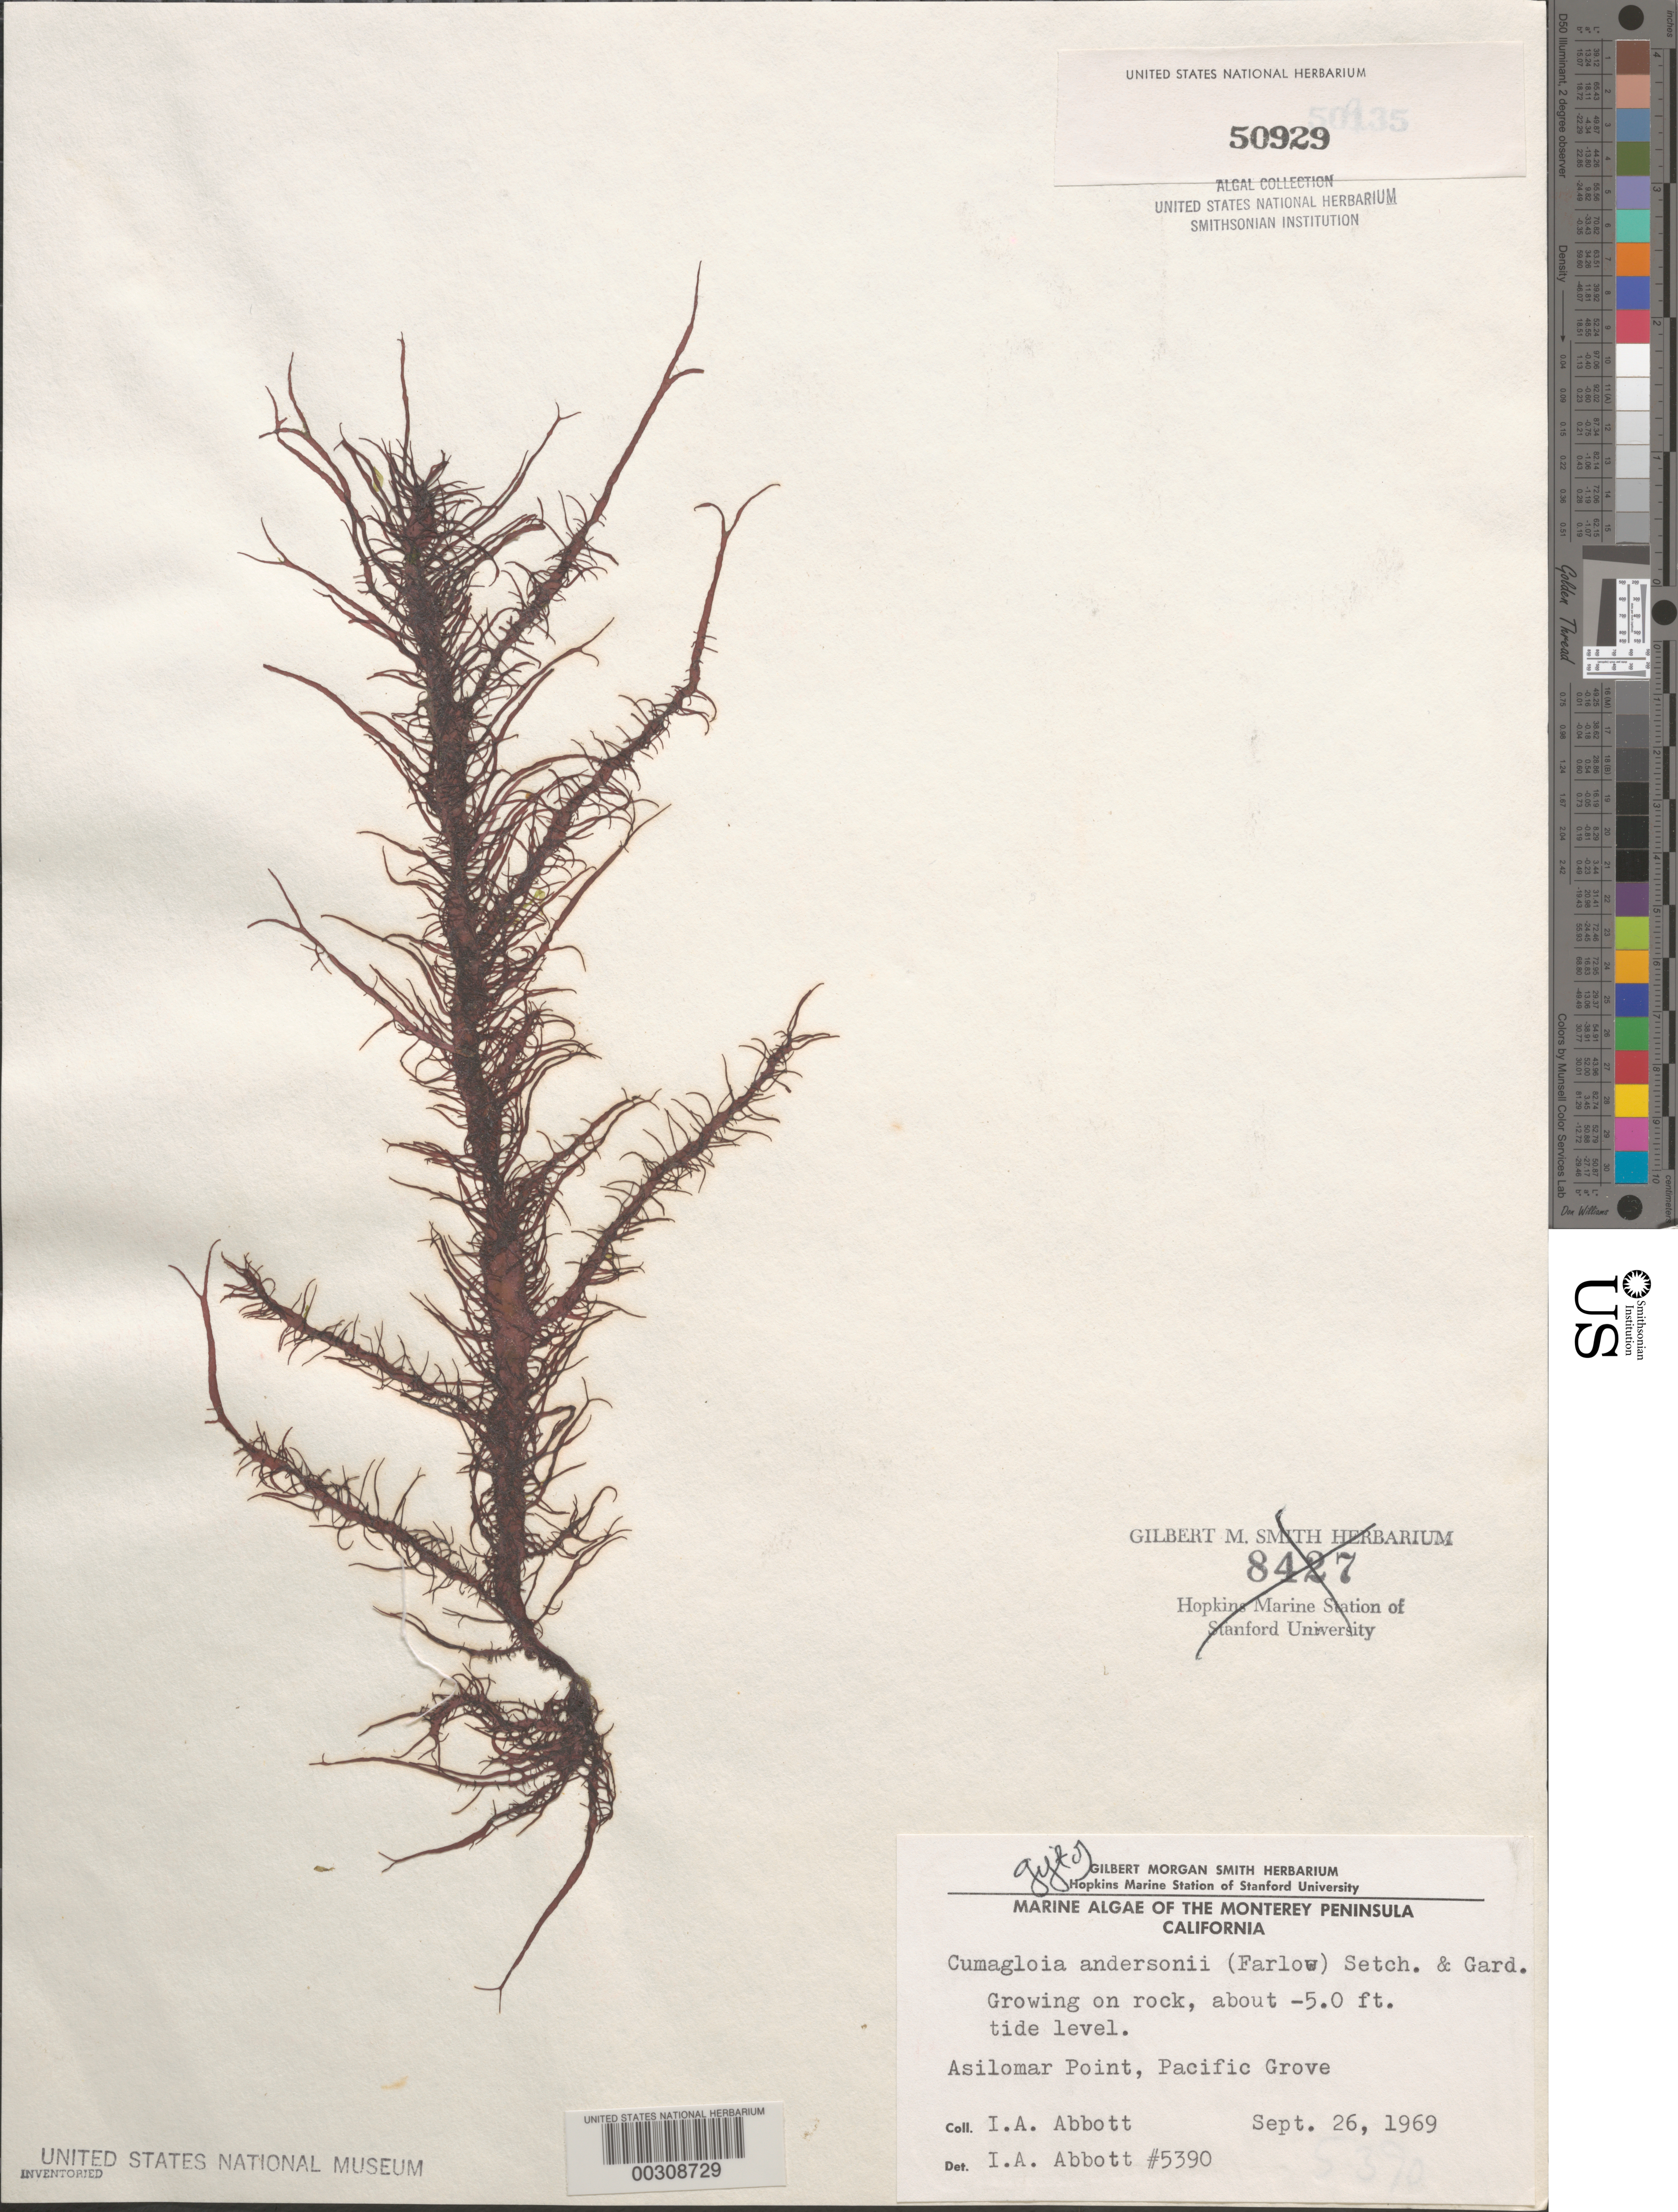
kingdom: Plantae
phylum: Rhodophyta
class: Florideophyceae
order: Nemaliales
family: Liagoraceae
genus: Cumagloia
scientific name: Cumagloia andersonii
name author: (Farl.) Setch. & N.L. Gardner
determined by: Abbott, Isabella A.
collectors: I. A. Abbott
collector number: IAA 5390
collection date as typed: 26 Sep 1969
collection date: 1969-09-26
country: United States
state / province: California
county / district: Monterey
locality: Asilomar Point, Pacific Grove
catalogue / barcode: US 50929